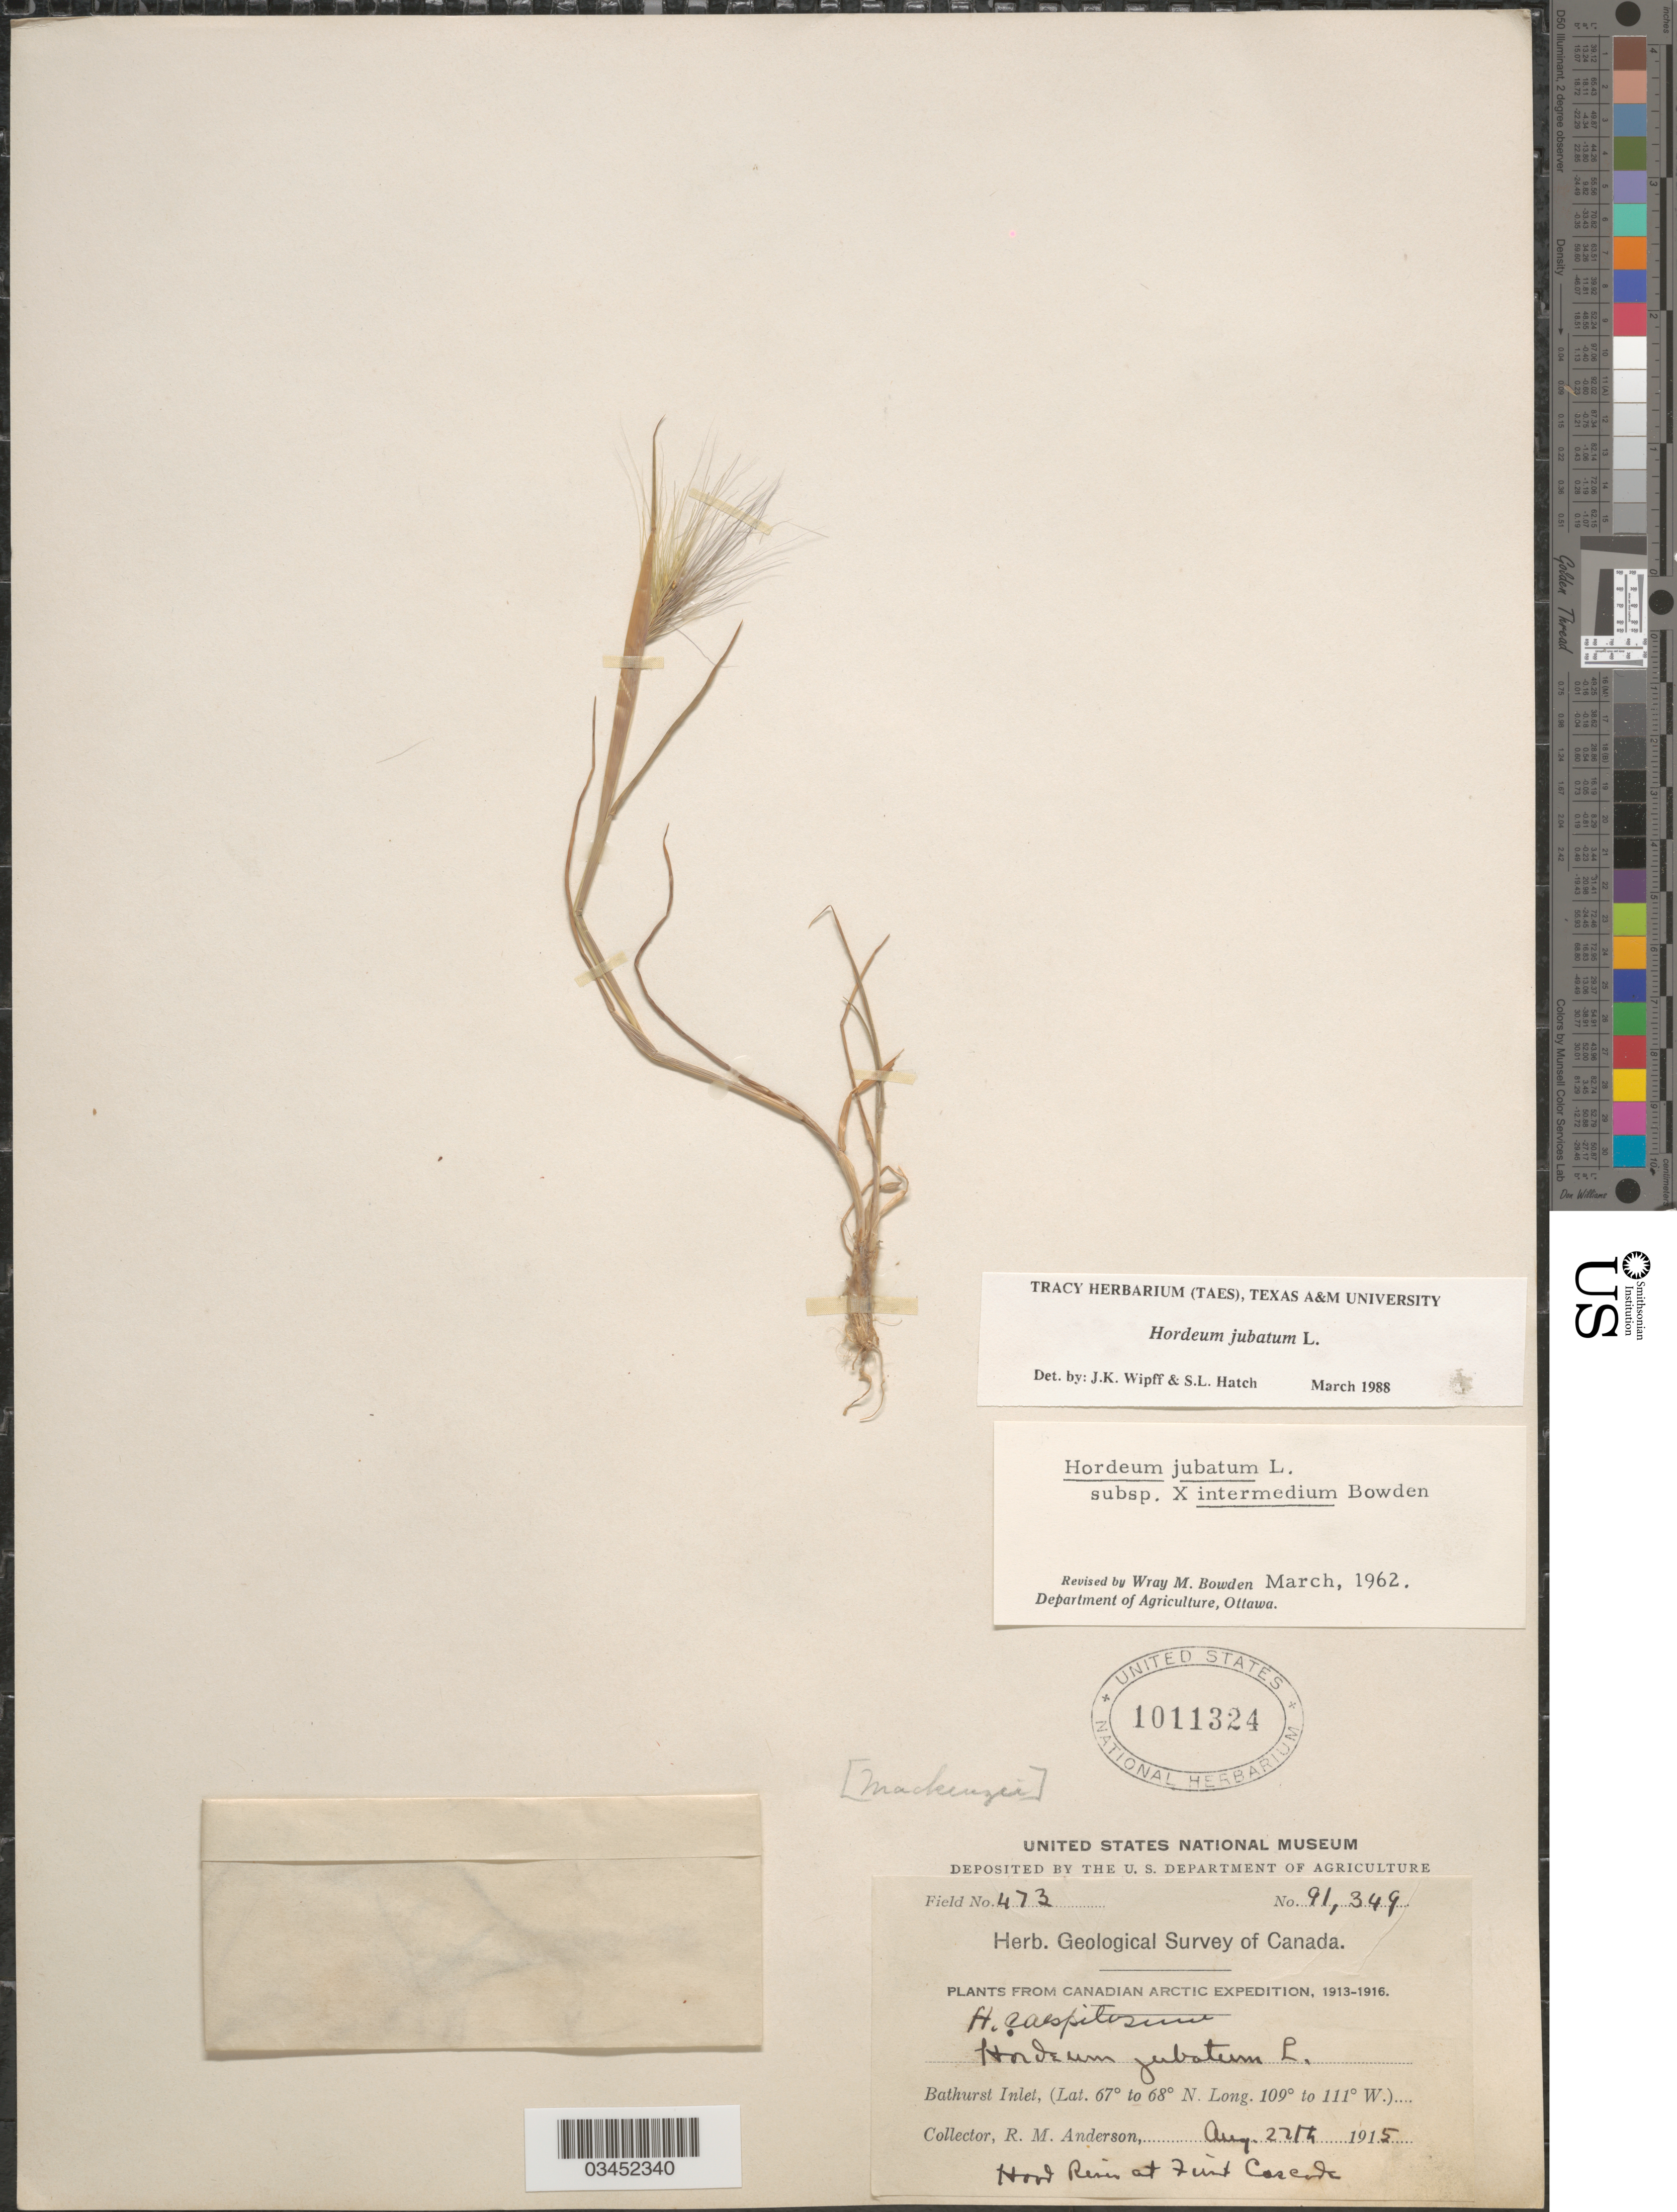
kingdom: Plantae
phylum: Tracheophyta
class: Liliopsida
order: Poales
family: Poaceae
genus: Hordeum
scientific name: Hordeum jubatum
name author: L.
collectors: R. Anderson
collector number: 473/91349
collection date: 1915-08-22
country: Canada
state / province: Nunavut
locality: Mackenzie. Geological Survey of Canada. Canadian Arctic Expedition, 1913-1916. Bathurst Inlet.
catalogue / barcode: US 1011324